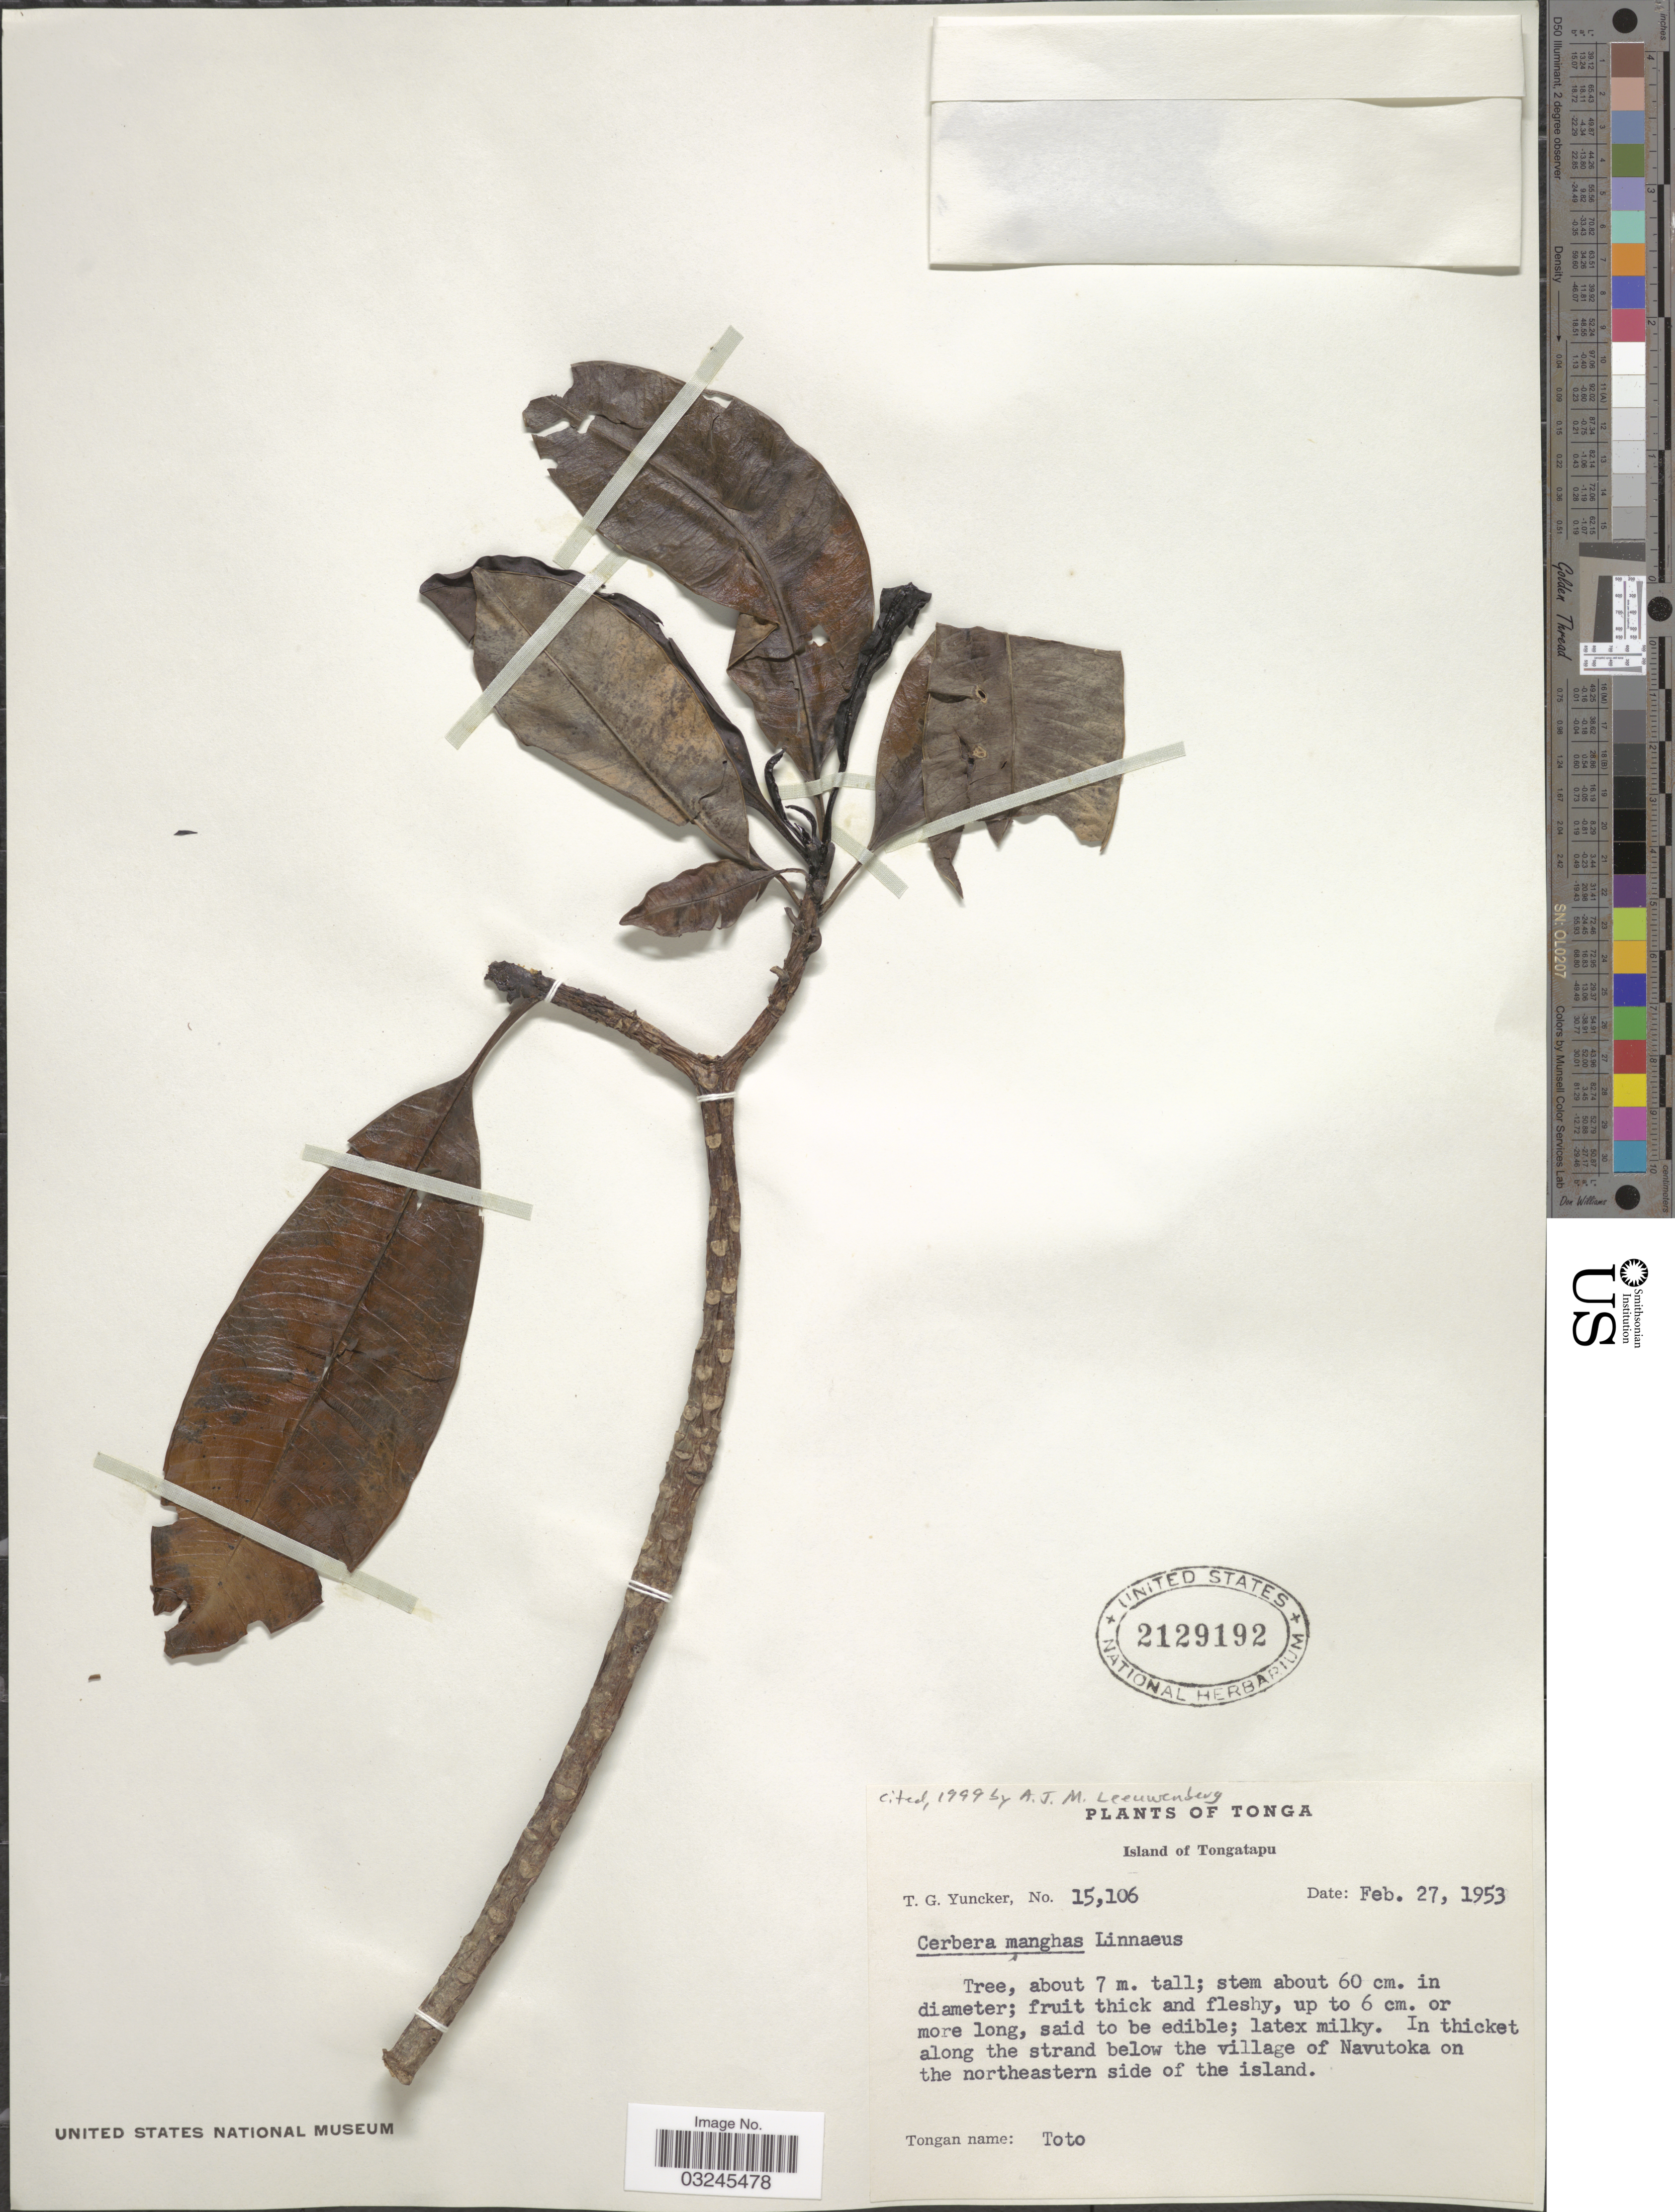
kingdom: Plantae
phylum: Tracheophyta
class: Magnoliopsida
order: Gentianales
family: Apocynaceae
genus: Cerbera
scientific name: Cerbera manghas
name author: L.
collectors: T. G. Yuncker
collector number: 15106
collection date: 1953-02-27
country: Tonga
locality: Island of Tongatapu. Along the strand below the village of Navutoka on the northeastern side of the island.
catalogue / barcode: US 2129192